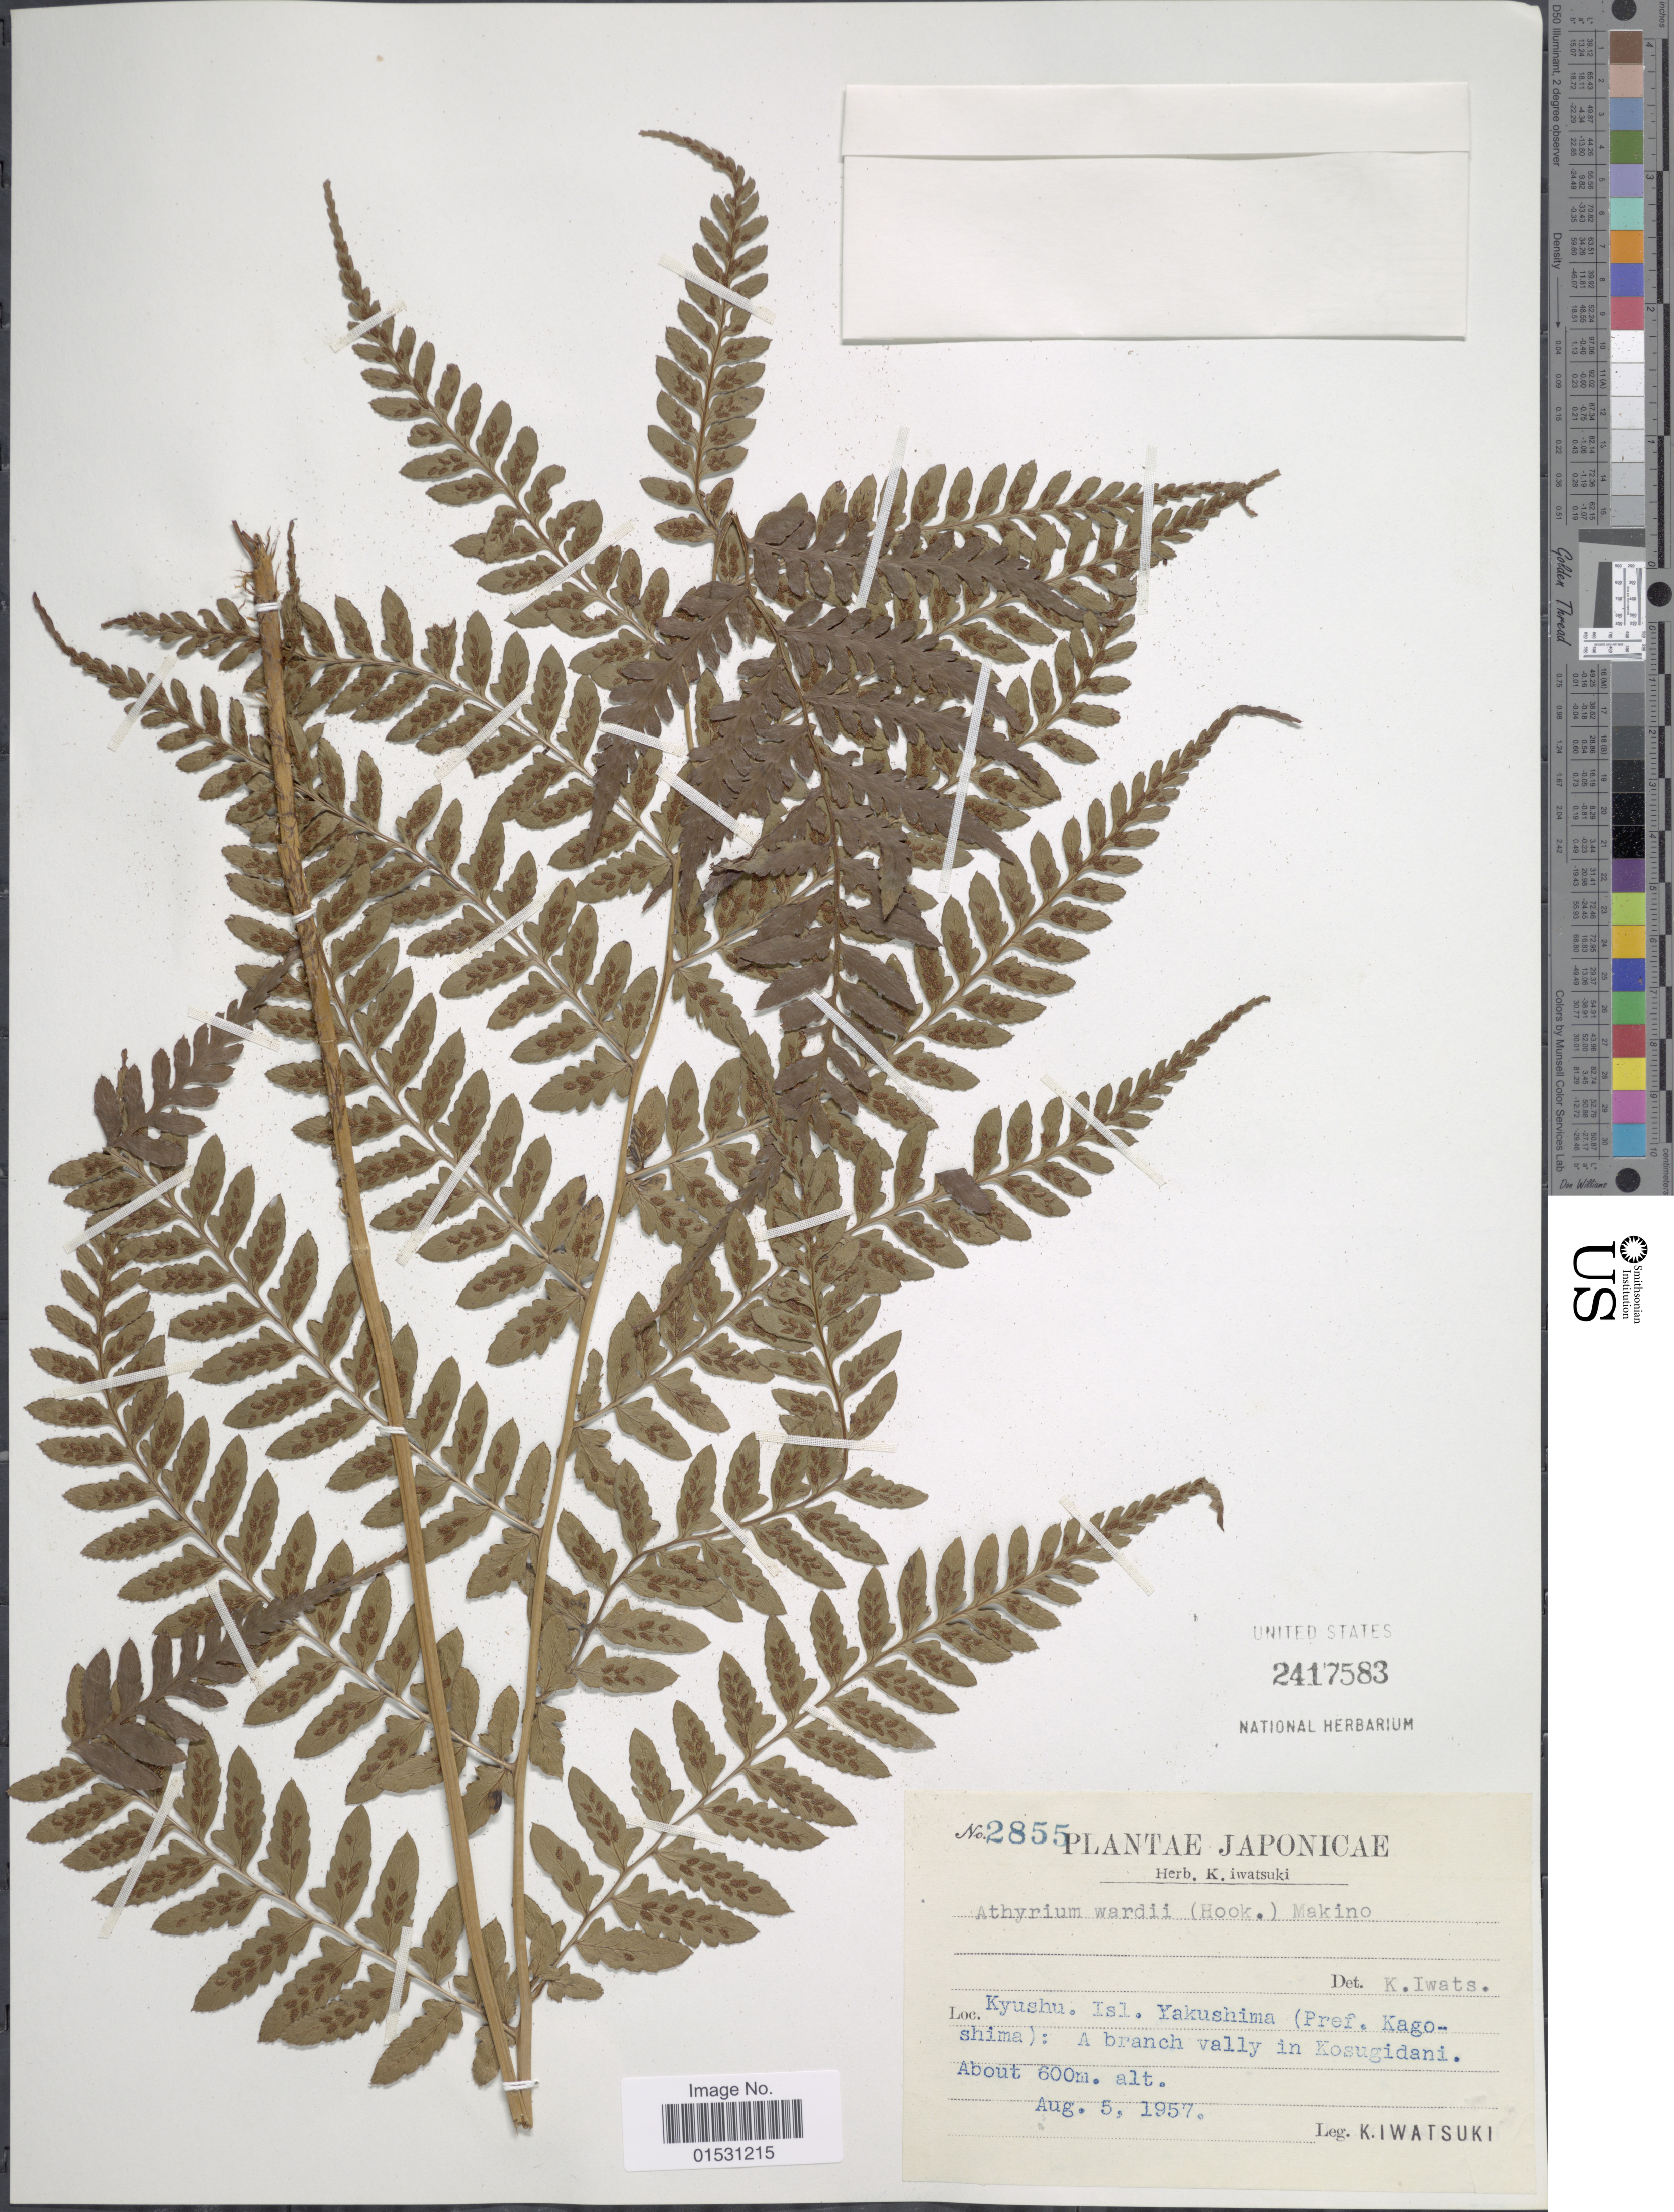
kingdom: Plantae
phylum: Tracheophyta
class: Polypodiopsida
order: Polypodiales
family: Athyriaceae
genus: Athyrium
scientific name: Athyrium wardii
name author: (Hook.) Makino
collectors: K. Iwatsuki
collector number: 2855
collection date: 1957-08-05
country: Japan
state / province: Kagosima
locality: Kyushu. Isl. Yakushima (Pref. Kagoshima): A branch valley in Kosugidani.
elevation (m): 600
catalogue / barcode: US 2417583